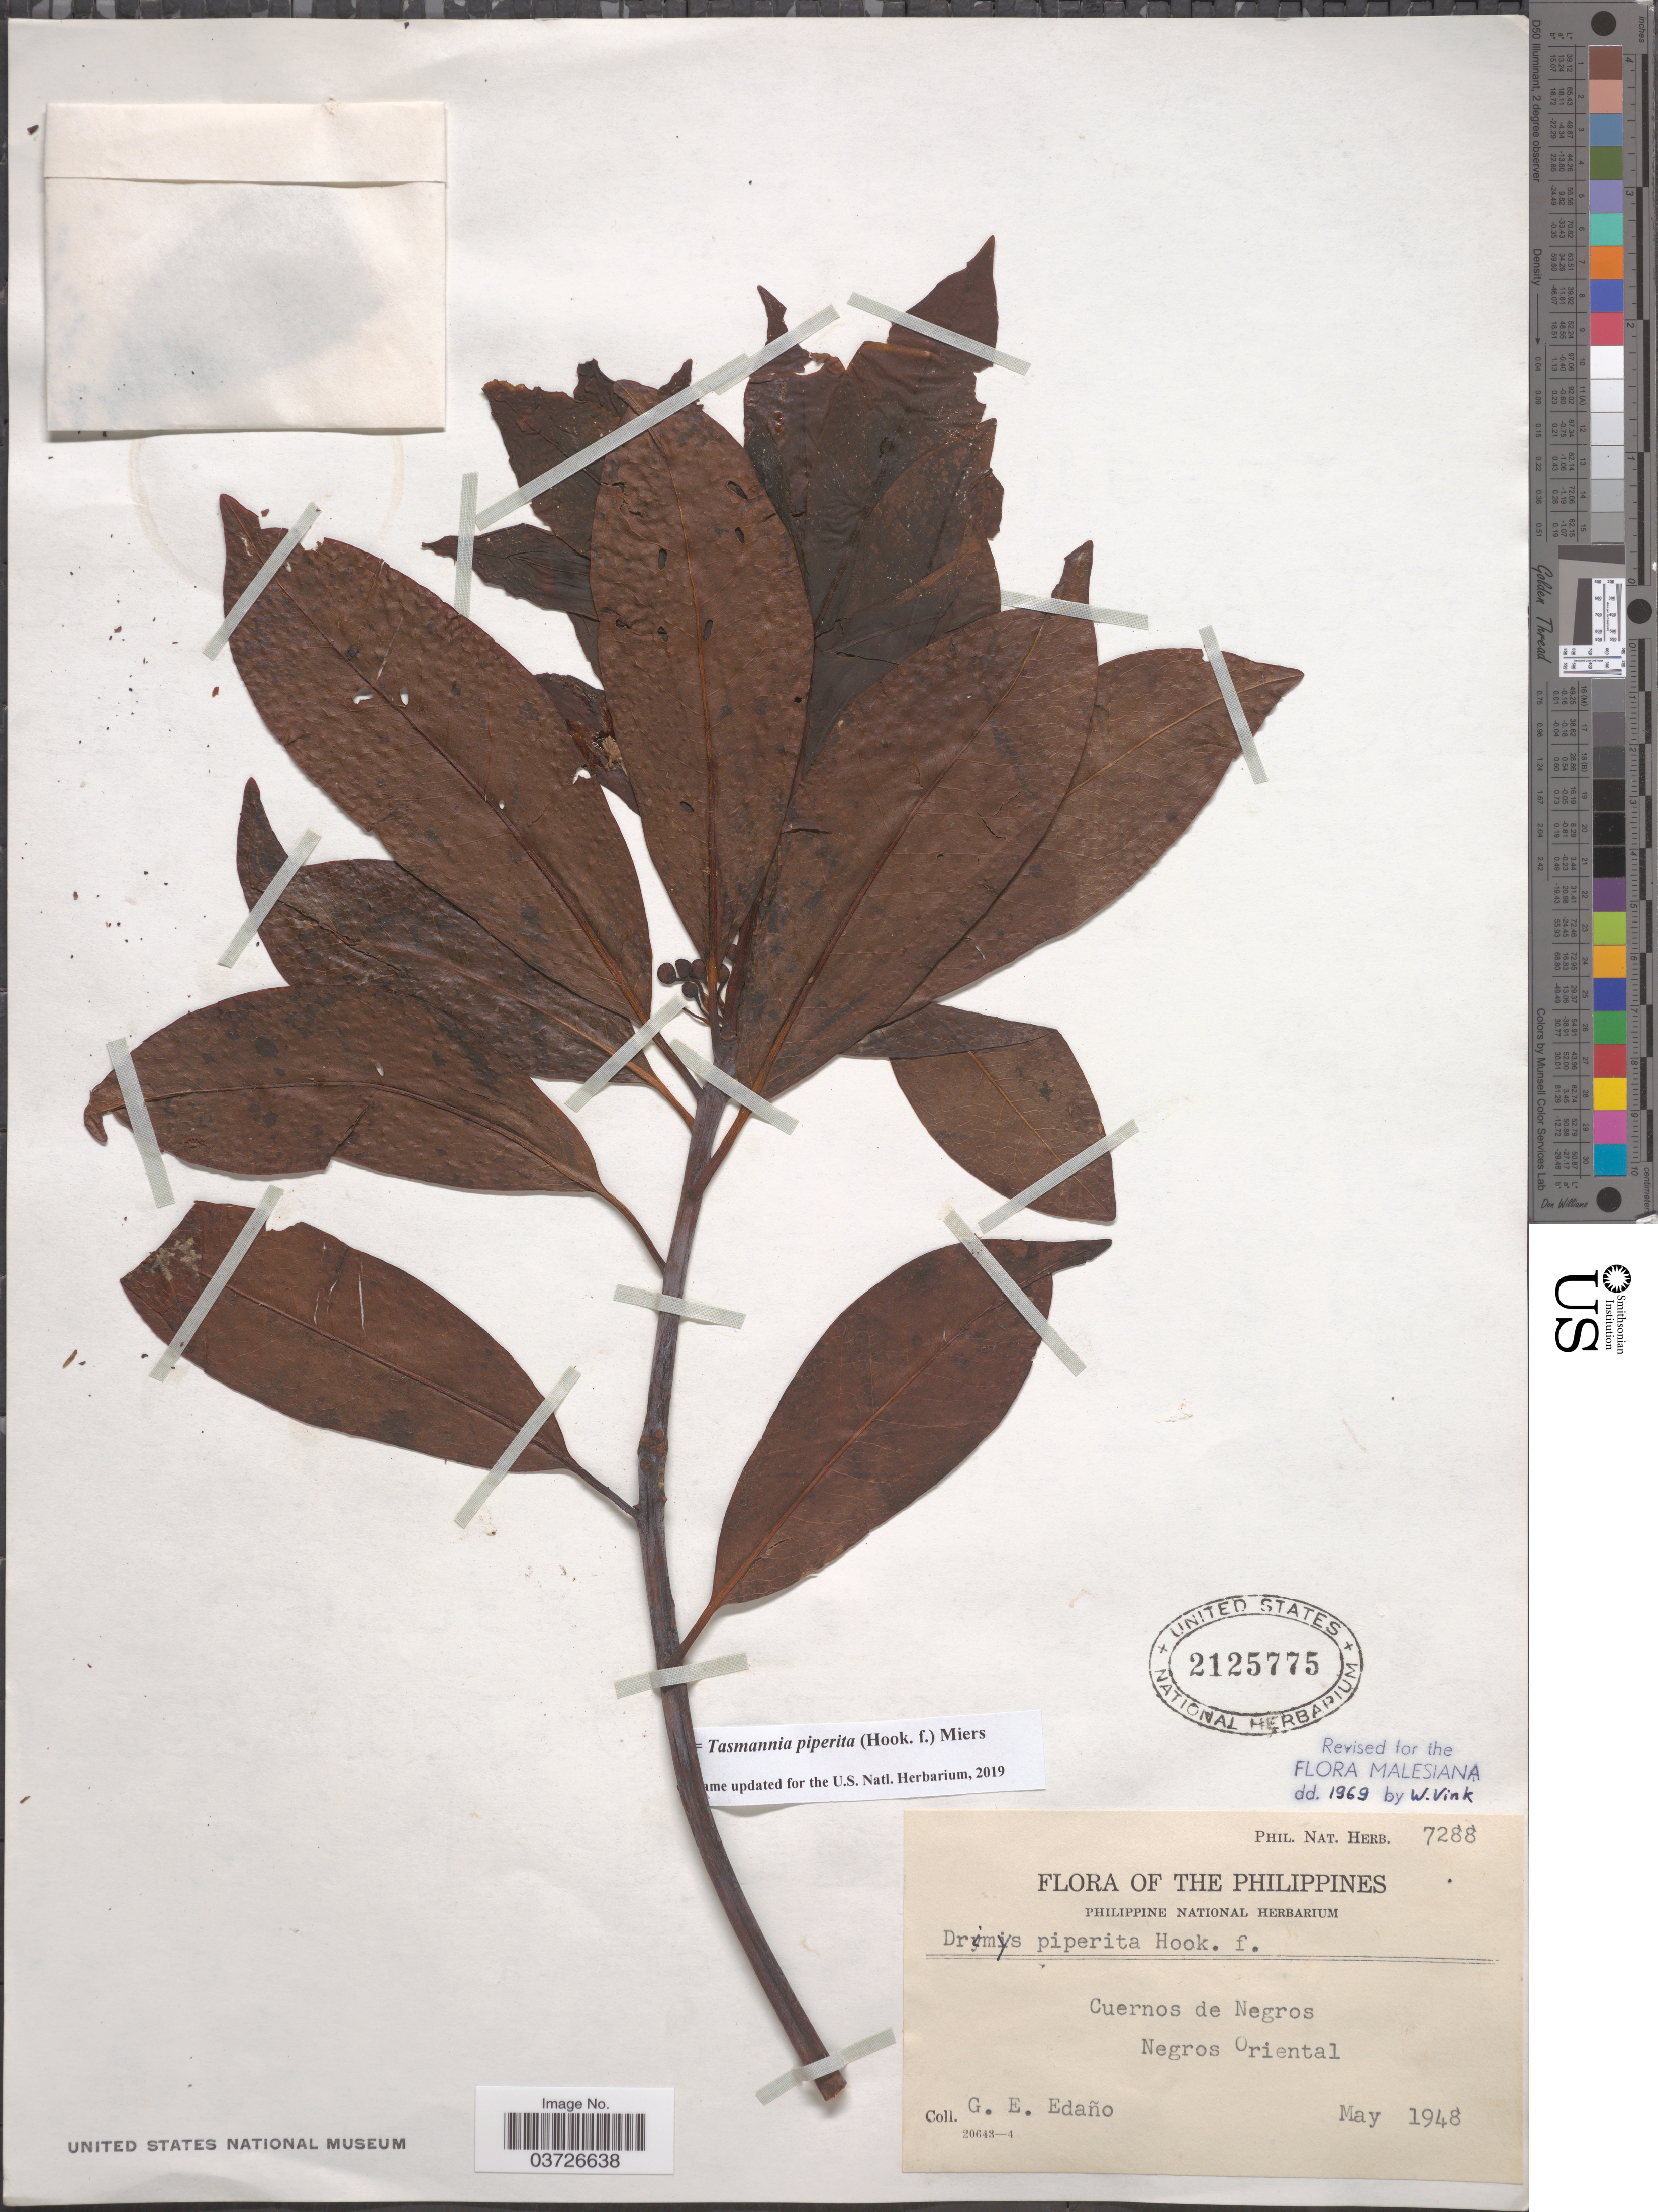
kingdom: Plantae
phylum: Tracheophyta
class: Magnoliopsida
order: Canellales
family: Winteraceae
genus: Tasmannia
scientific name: Tasmannia piperita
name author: (Hook. f.) Miers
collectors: G. E. Edaño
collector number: Phil. Nat. Herb. 7288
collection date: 1948-05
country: Philippines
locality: Cuernos de Negros, Negros Oriental.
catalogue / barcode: US 2125775